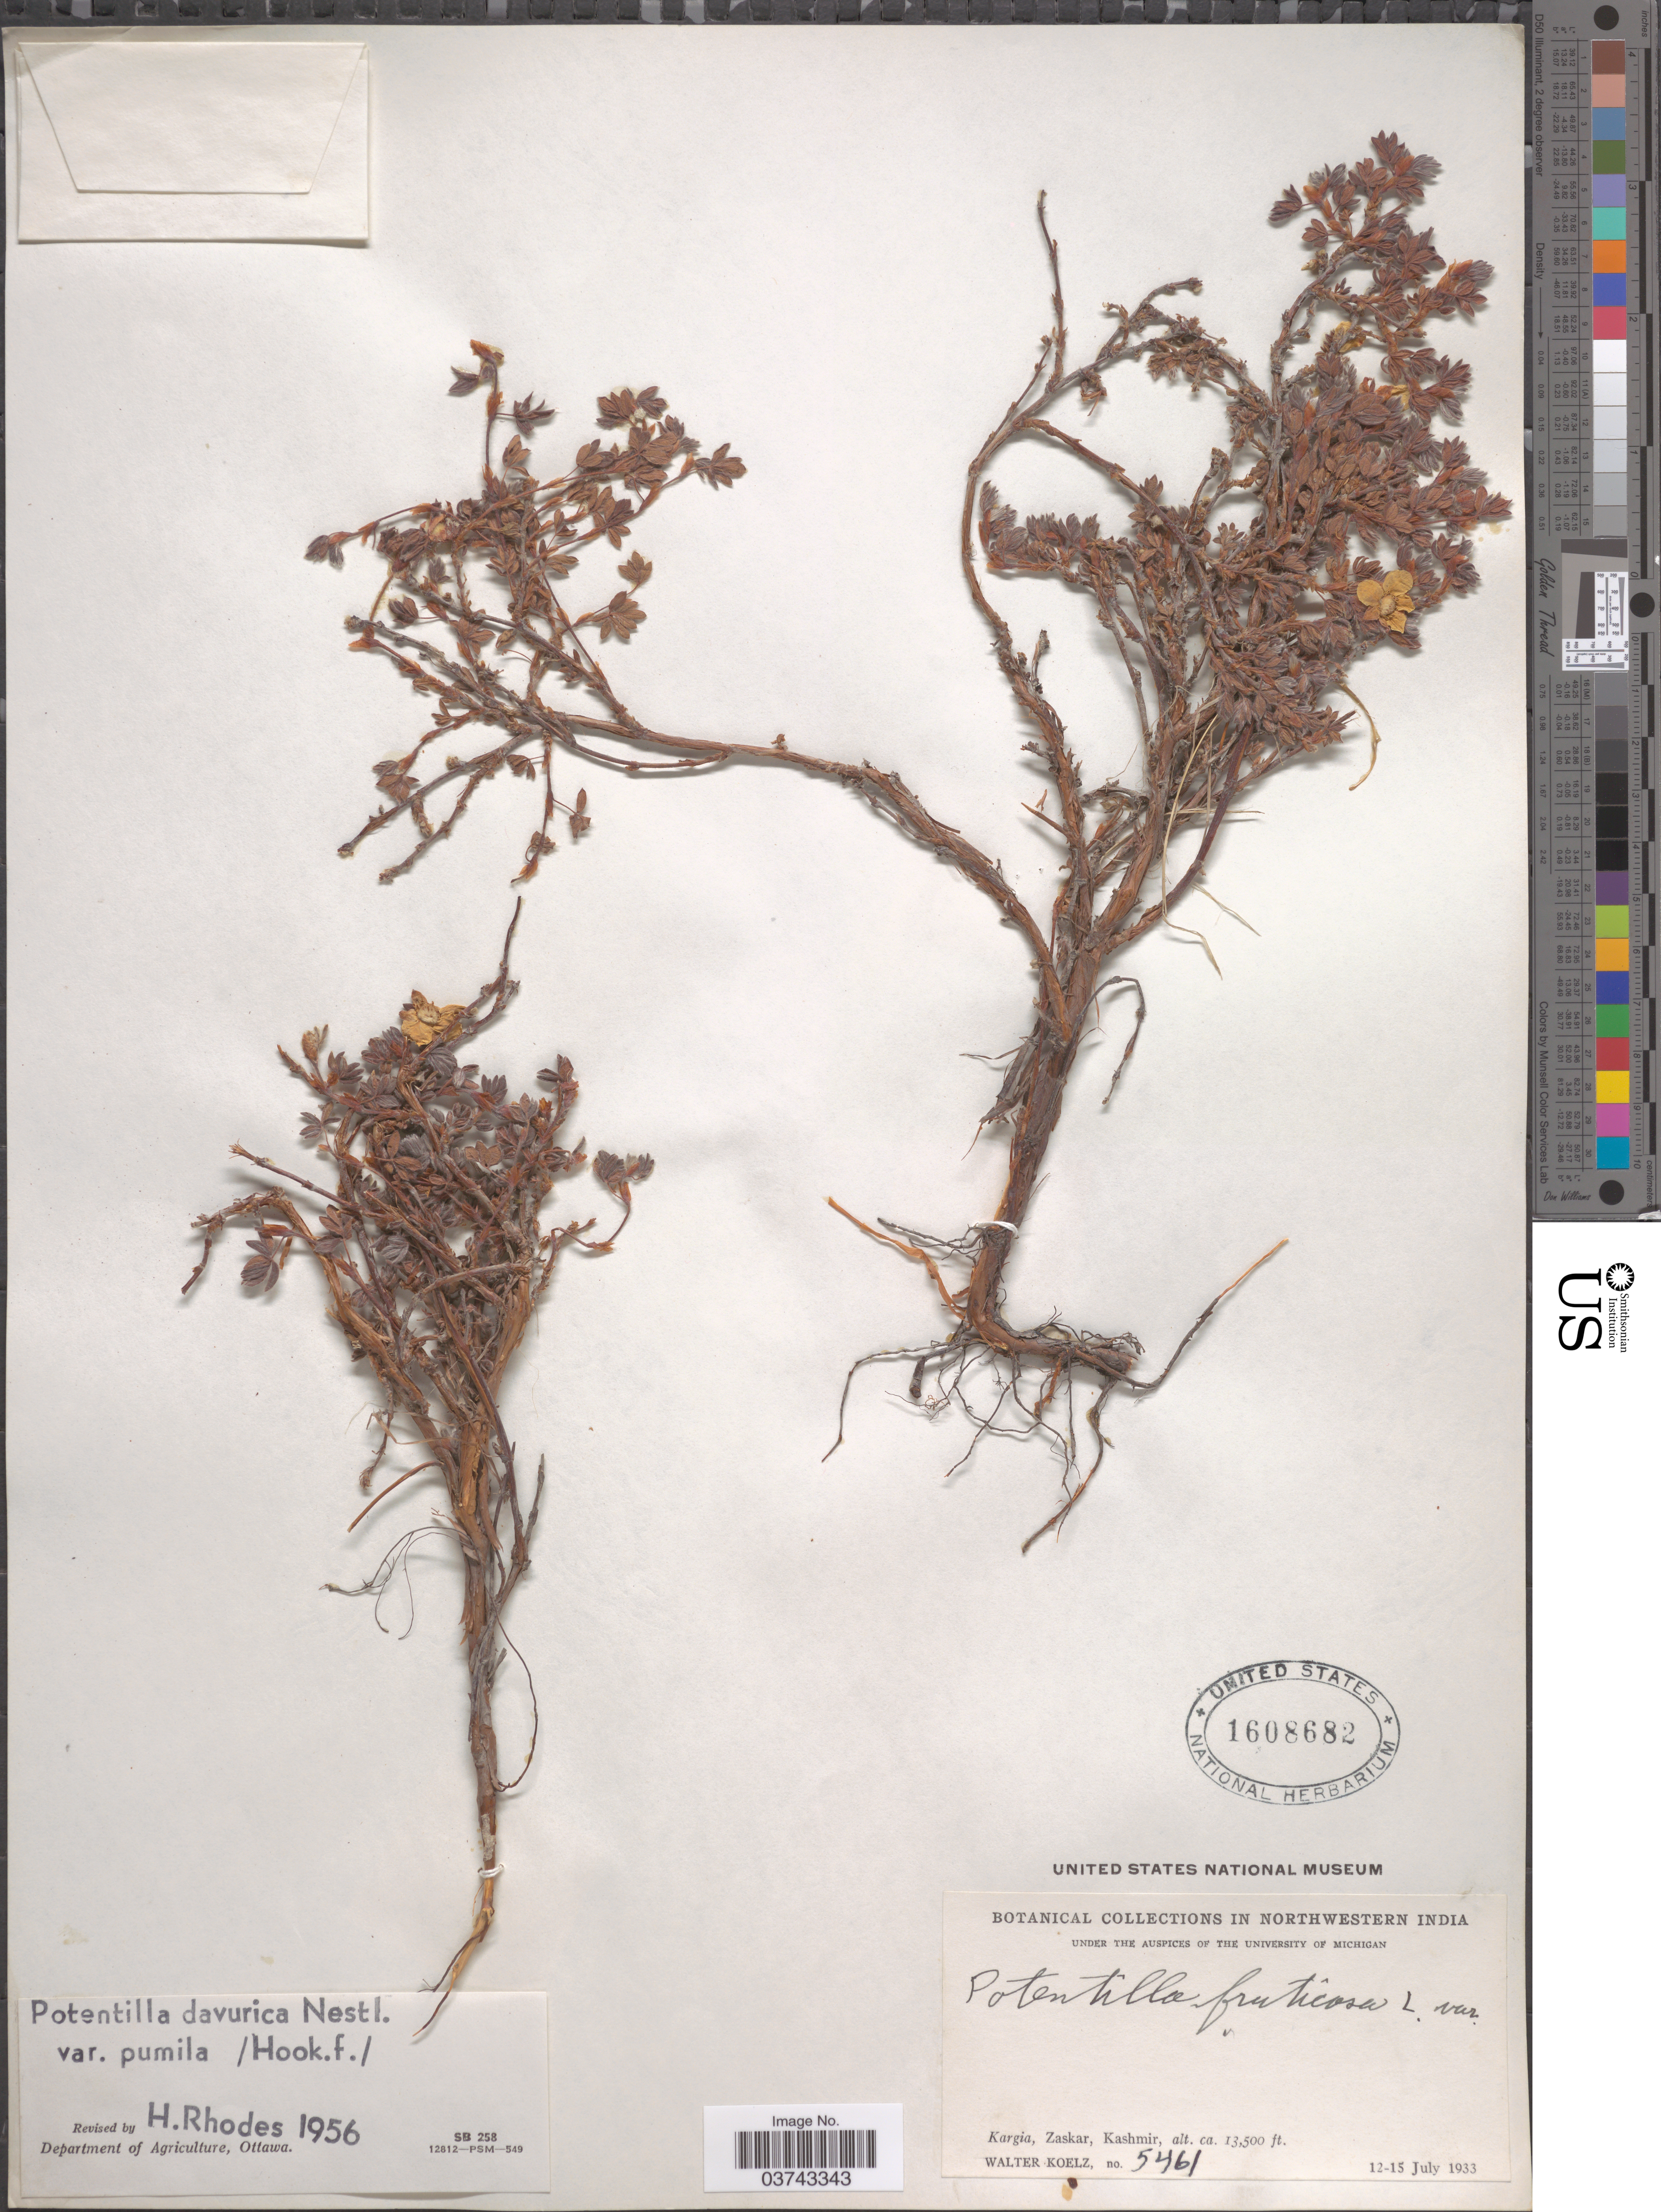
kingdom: Plantae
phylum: Tracheophyta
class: Magnoliopsida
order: Rosales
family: Rosaceae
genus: Dasiphora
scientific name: Dasiphora dryadanthoides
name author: Juz.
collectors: W. N. Koelz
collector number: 5461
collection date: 1933-07-12/1933-07-15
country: India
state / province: Jammu and Kashmir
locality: Northwestern India. Kargia, Zaskar, Kashmir.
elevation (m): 4115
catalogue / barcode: US 1608682